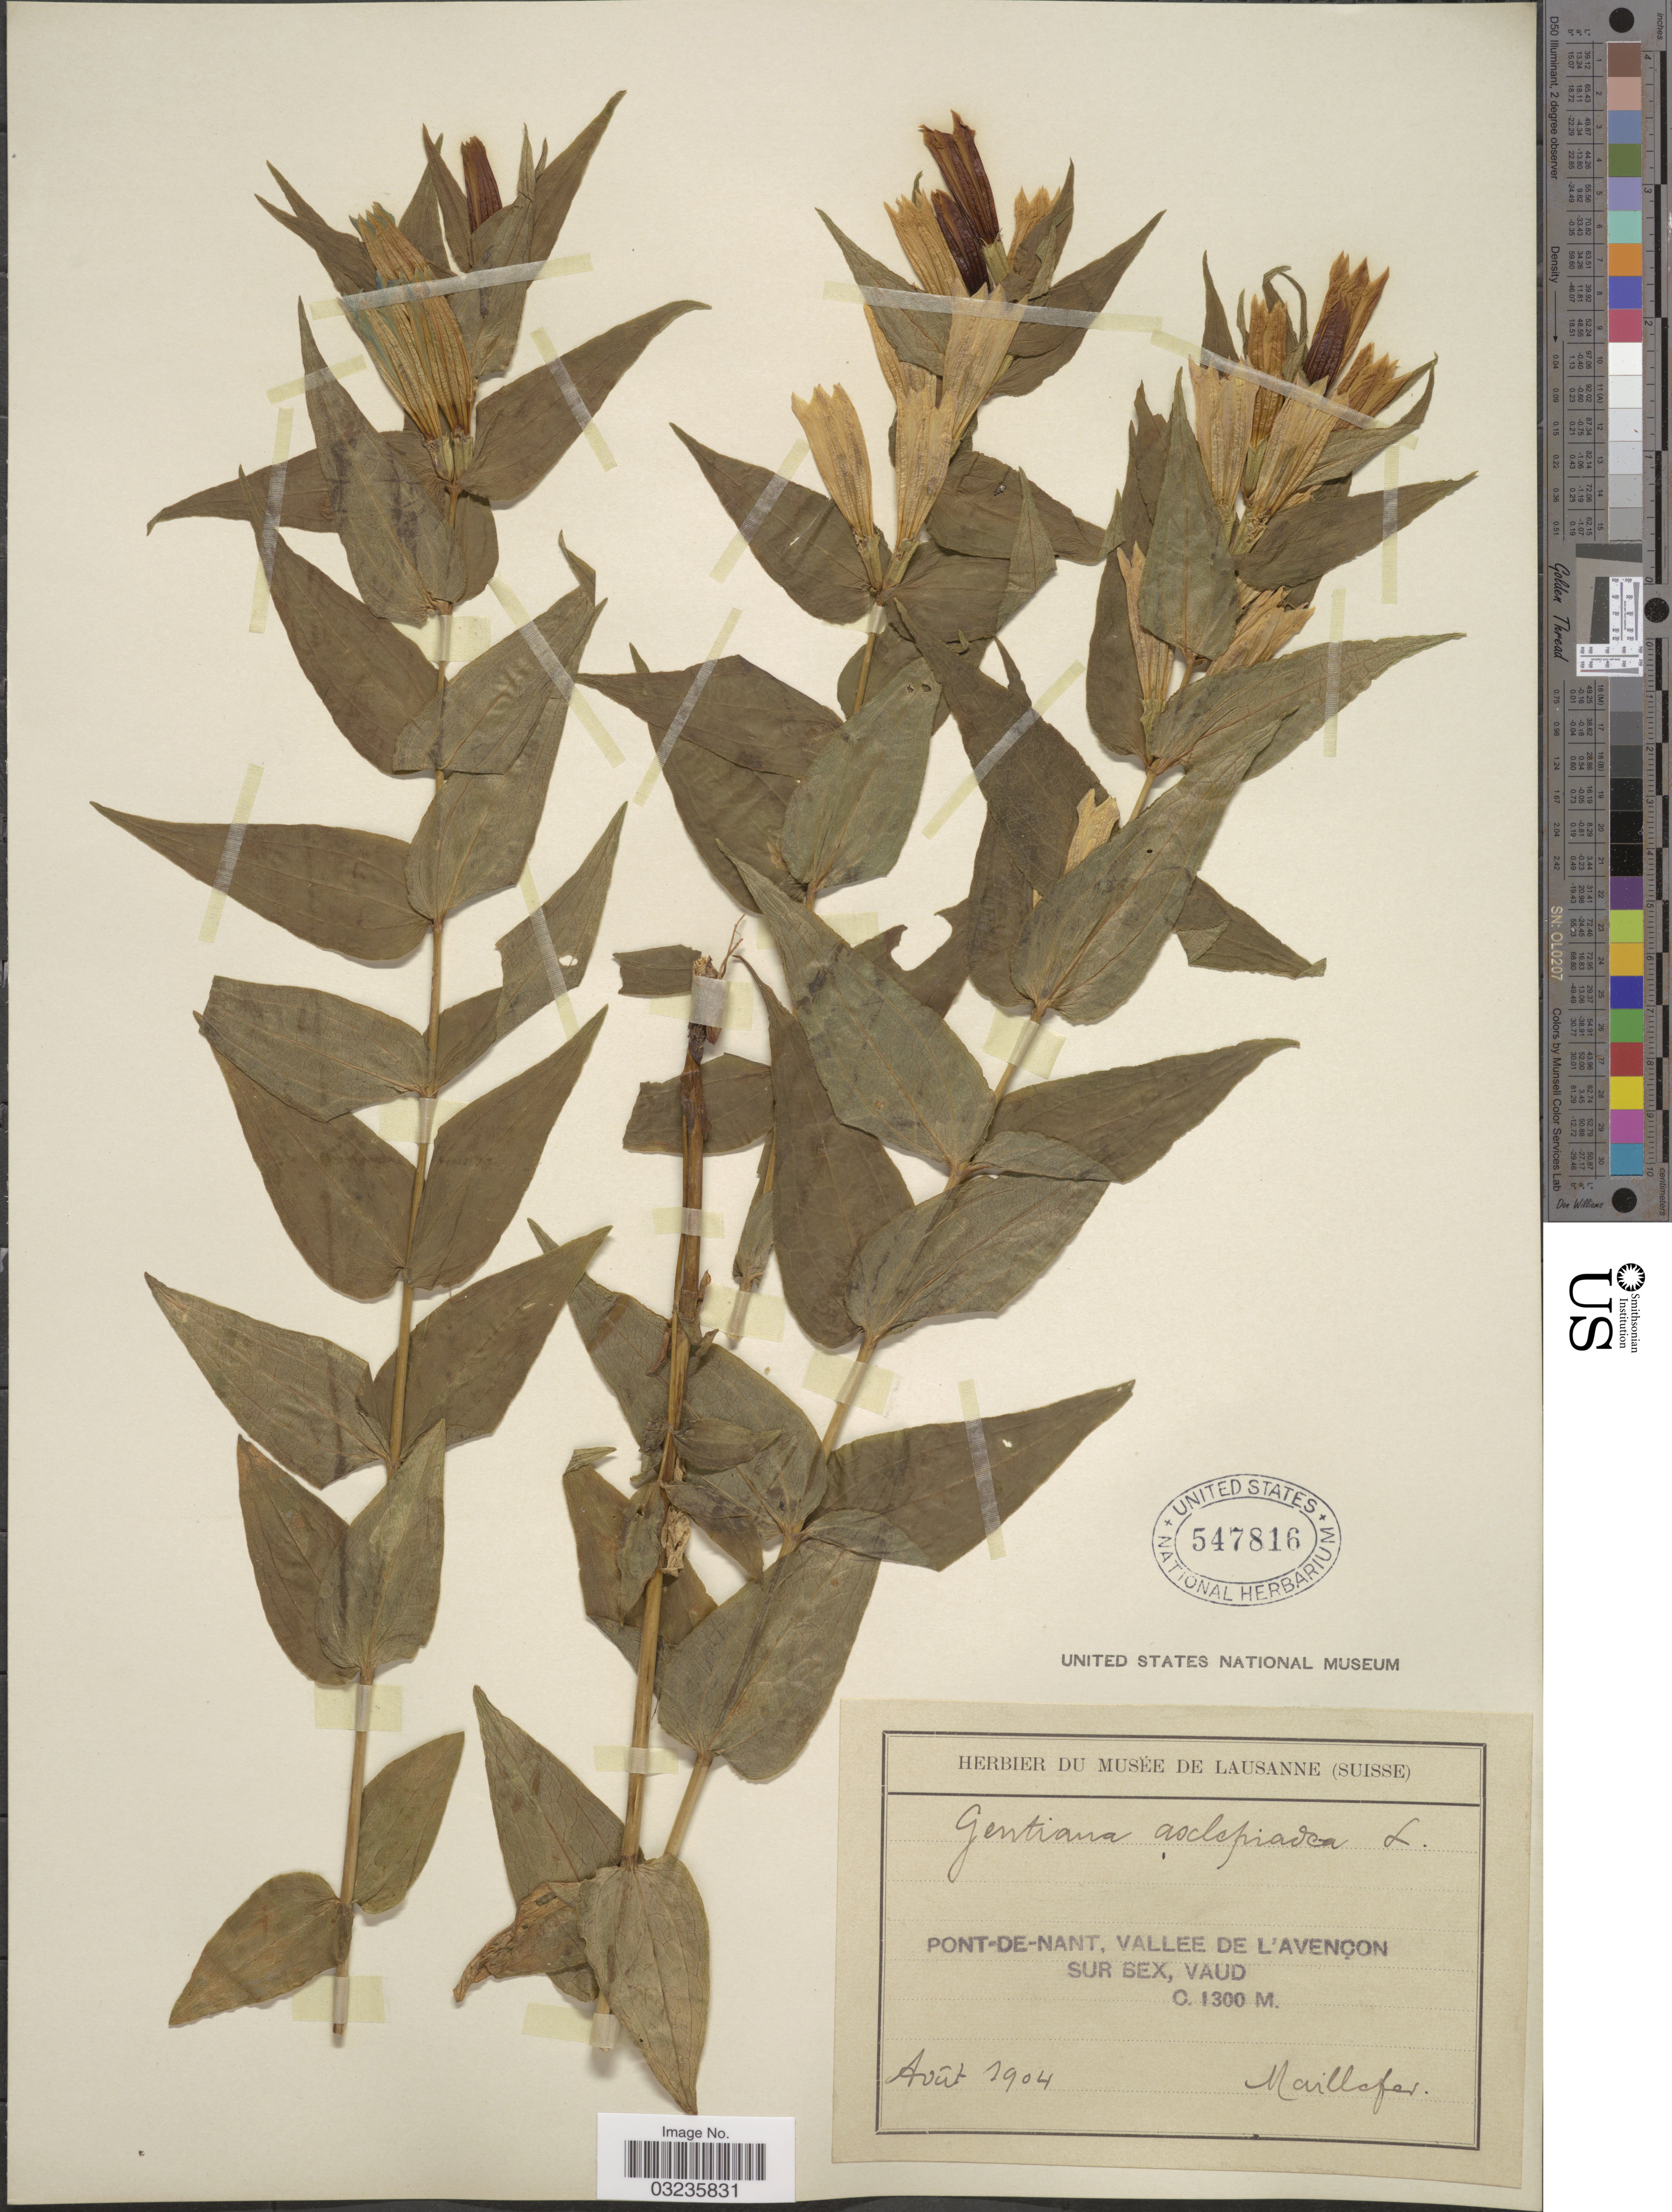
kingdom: Plantae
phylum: Tracheophyta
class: Magnoliopsida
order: Gentianales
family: Gentianaceae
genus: Gentiana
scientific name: Gentiana asclepiadea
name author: L.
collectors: -. Maillefer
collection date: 1904-08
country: Switzerland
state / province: Vaud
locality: Pont-de-Nant, Vallee de l'Avençon sur Bex.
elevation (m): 1300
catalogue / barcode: US 547816